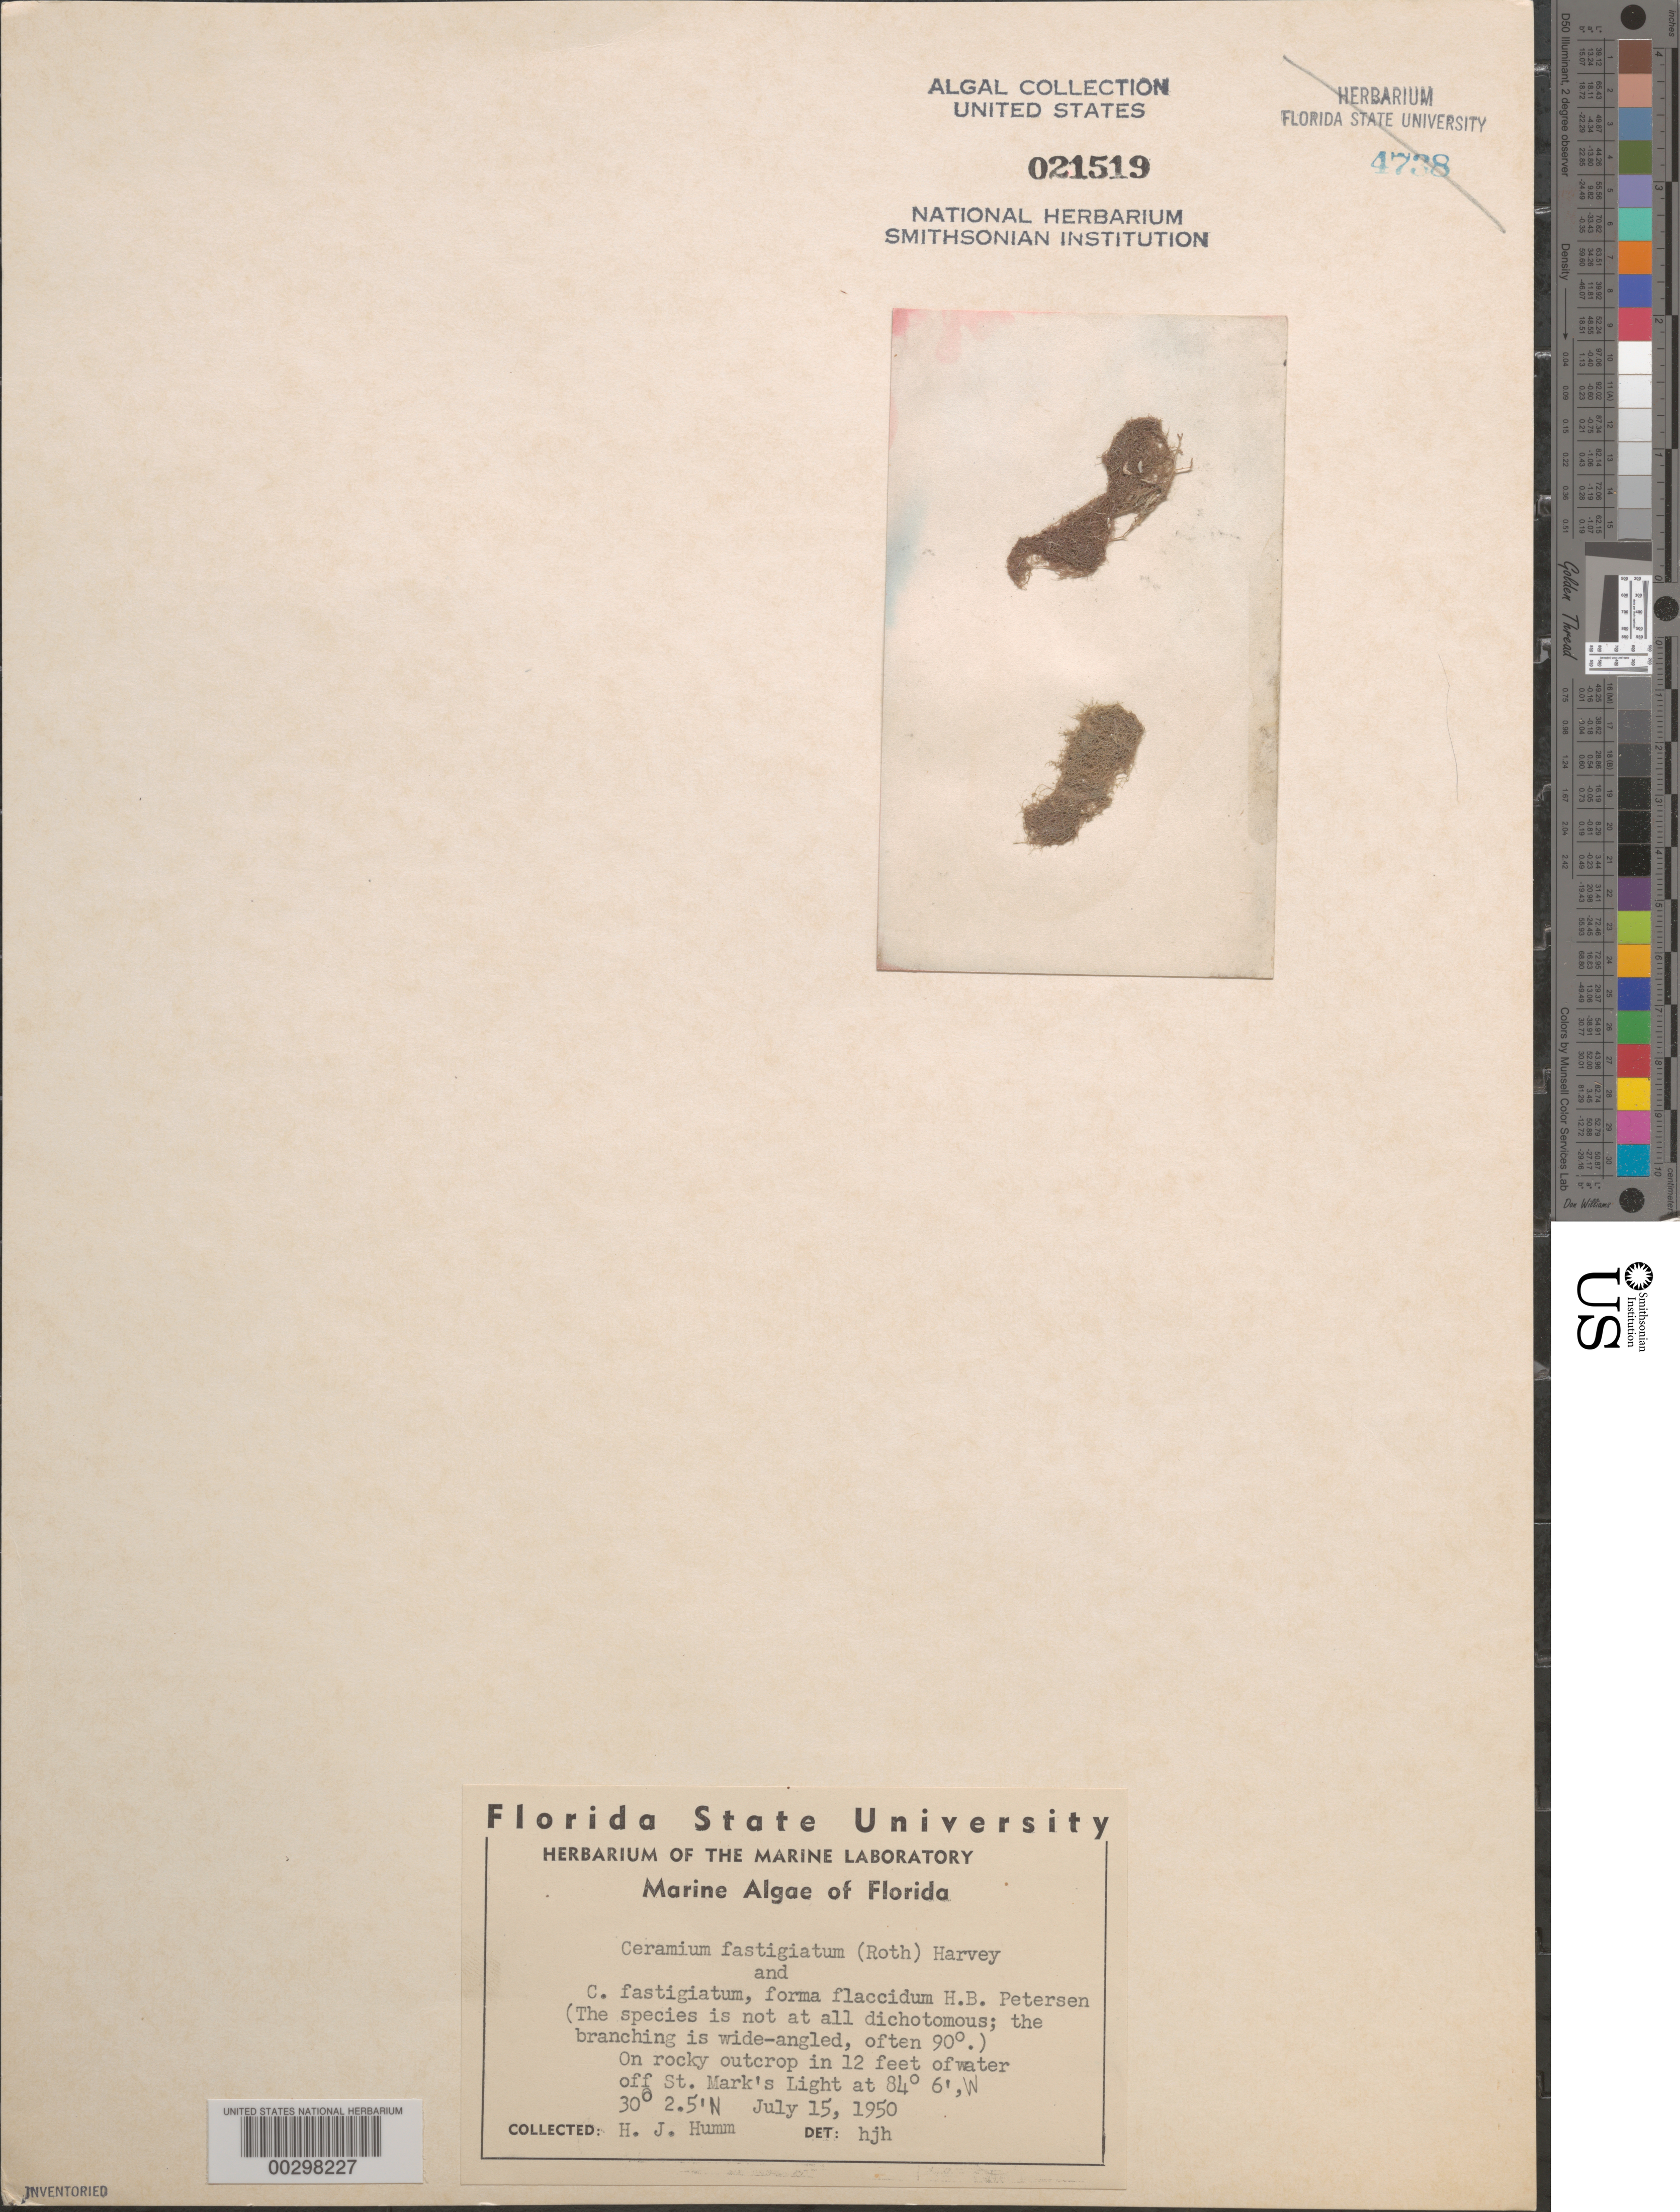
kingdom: Plantae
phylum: Rhodophyta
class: Florideophyceae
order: Ceramiales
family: Ceramiaceae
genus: Ceramium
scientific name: Ceramium fastigiatum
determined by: Humm, Harold J.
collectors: H. J. Humm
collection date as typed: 15 Jul 1950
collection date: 1950-07-15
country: United States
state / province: Florida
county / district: Wakulla County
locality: Off St. Marks Light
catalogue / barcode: US 21519